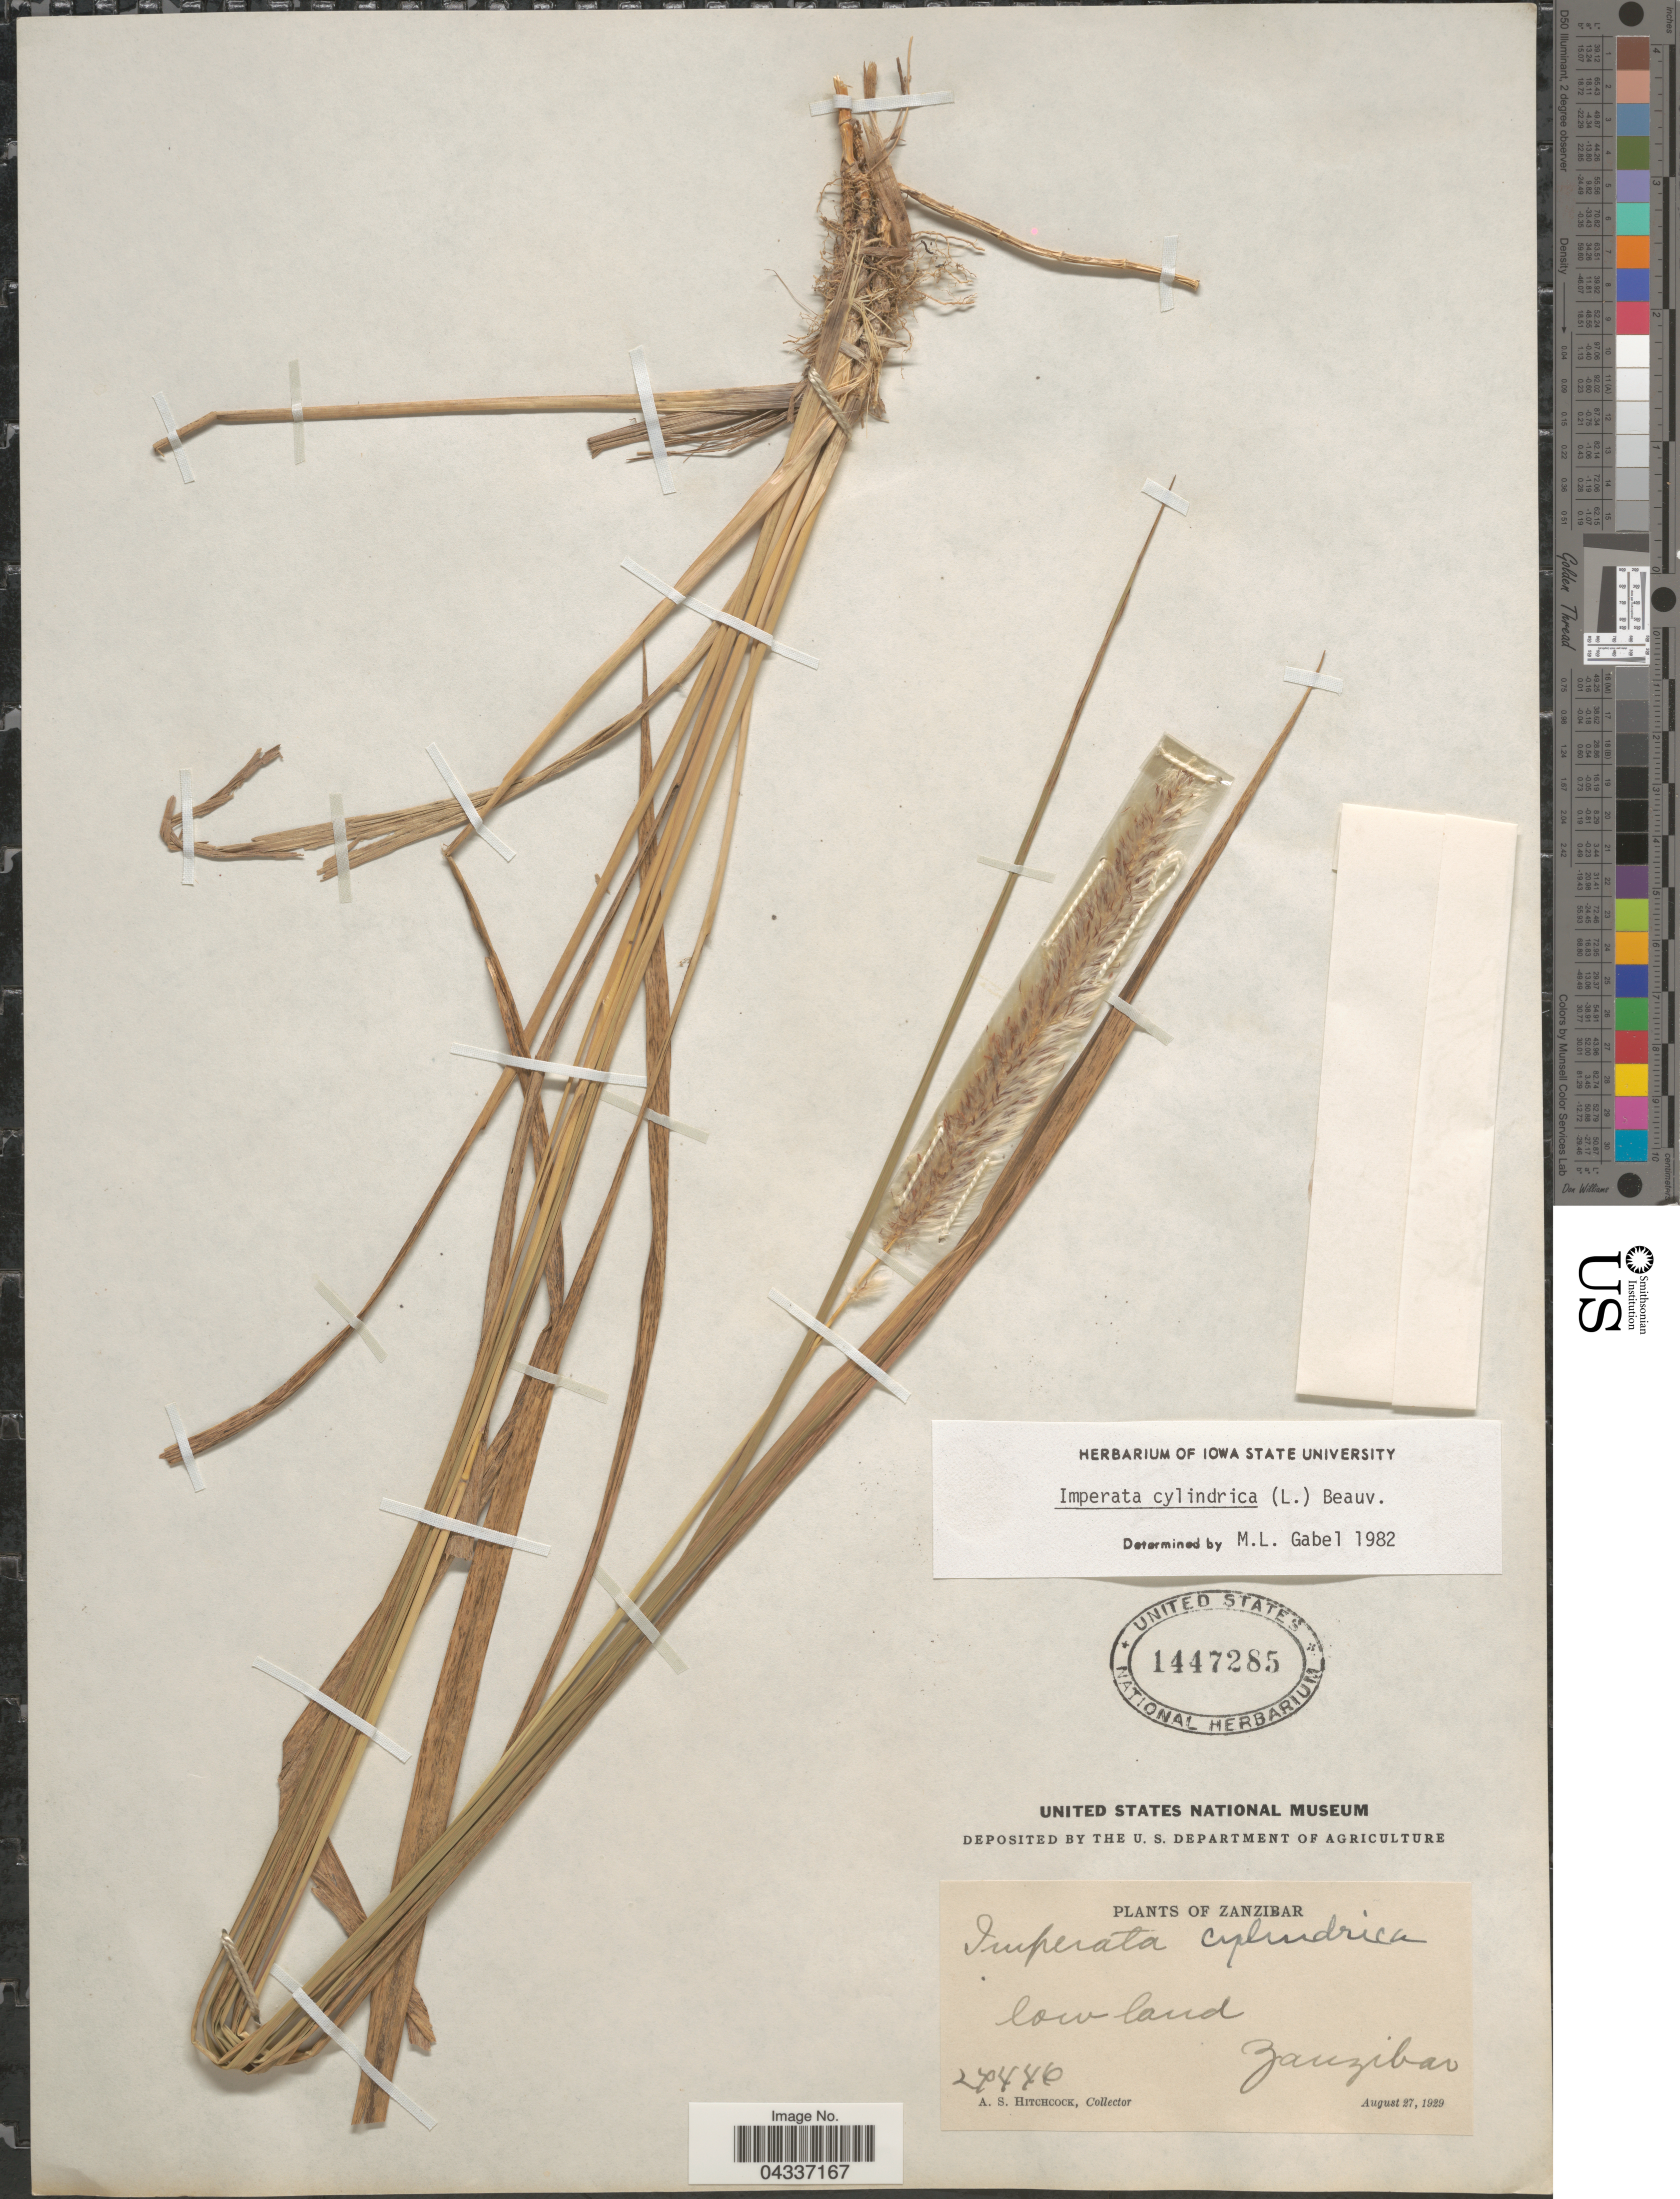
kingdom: Plantae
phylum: Tracheophyta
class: Liliopsida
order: Poales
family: Poaceae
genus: Imperata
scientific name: Imperata cylindrica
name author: (L.) P. Beauv.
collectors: A. S. Hitchcock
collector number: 24446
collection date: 1929-08-27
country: Tanzania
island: Zanzibar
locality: Zanzibar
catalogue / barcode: US 1447285